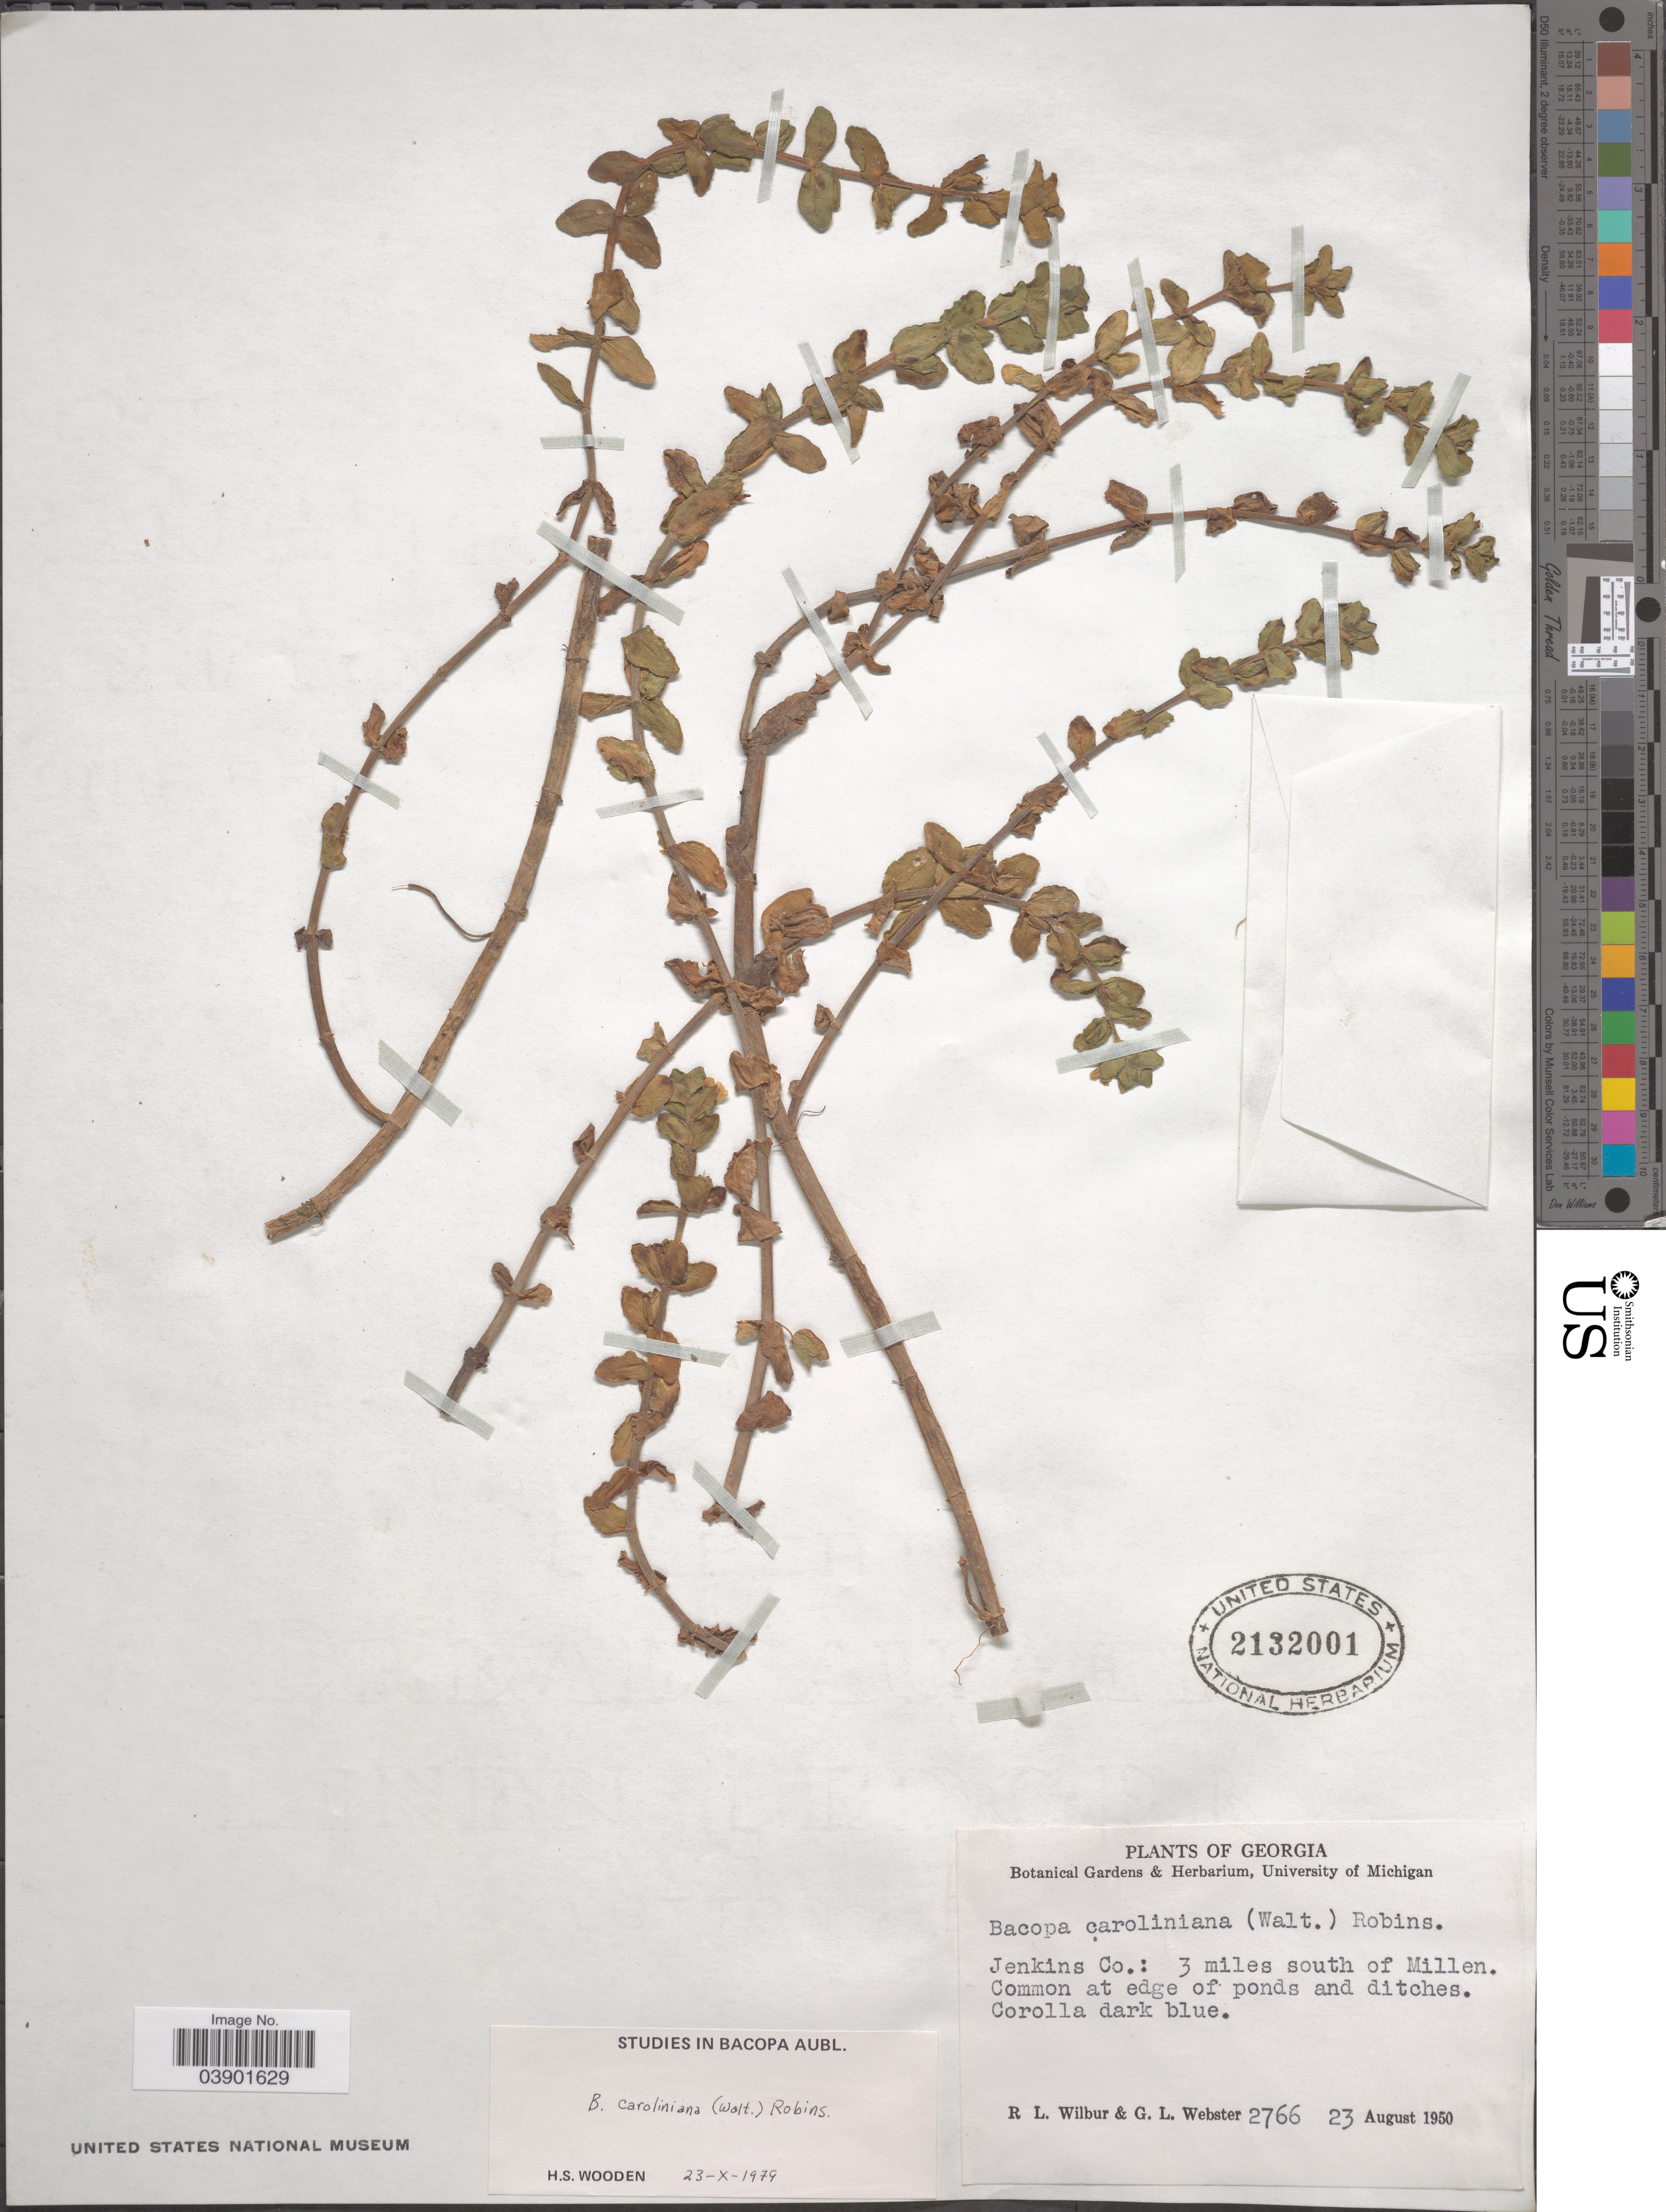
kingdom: Plantae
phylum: Tracheophyta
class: Magnoliopsida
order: Lamiales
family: Plantaginaceae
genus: Bacopa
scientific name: Bacopa caroliniana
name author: (Walter) B.L. Rob.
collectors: R. L. Wilbur & G. L. Webster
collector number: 2766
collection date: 1950-08-23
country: United States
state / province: Georgia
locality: Jenkins Co.: 3 miles south of Millen.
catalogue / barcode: US 2132001